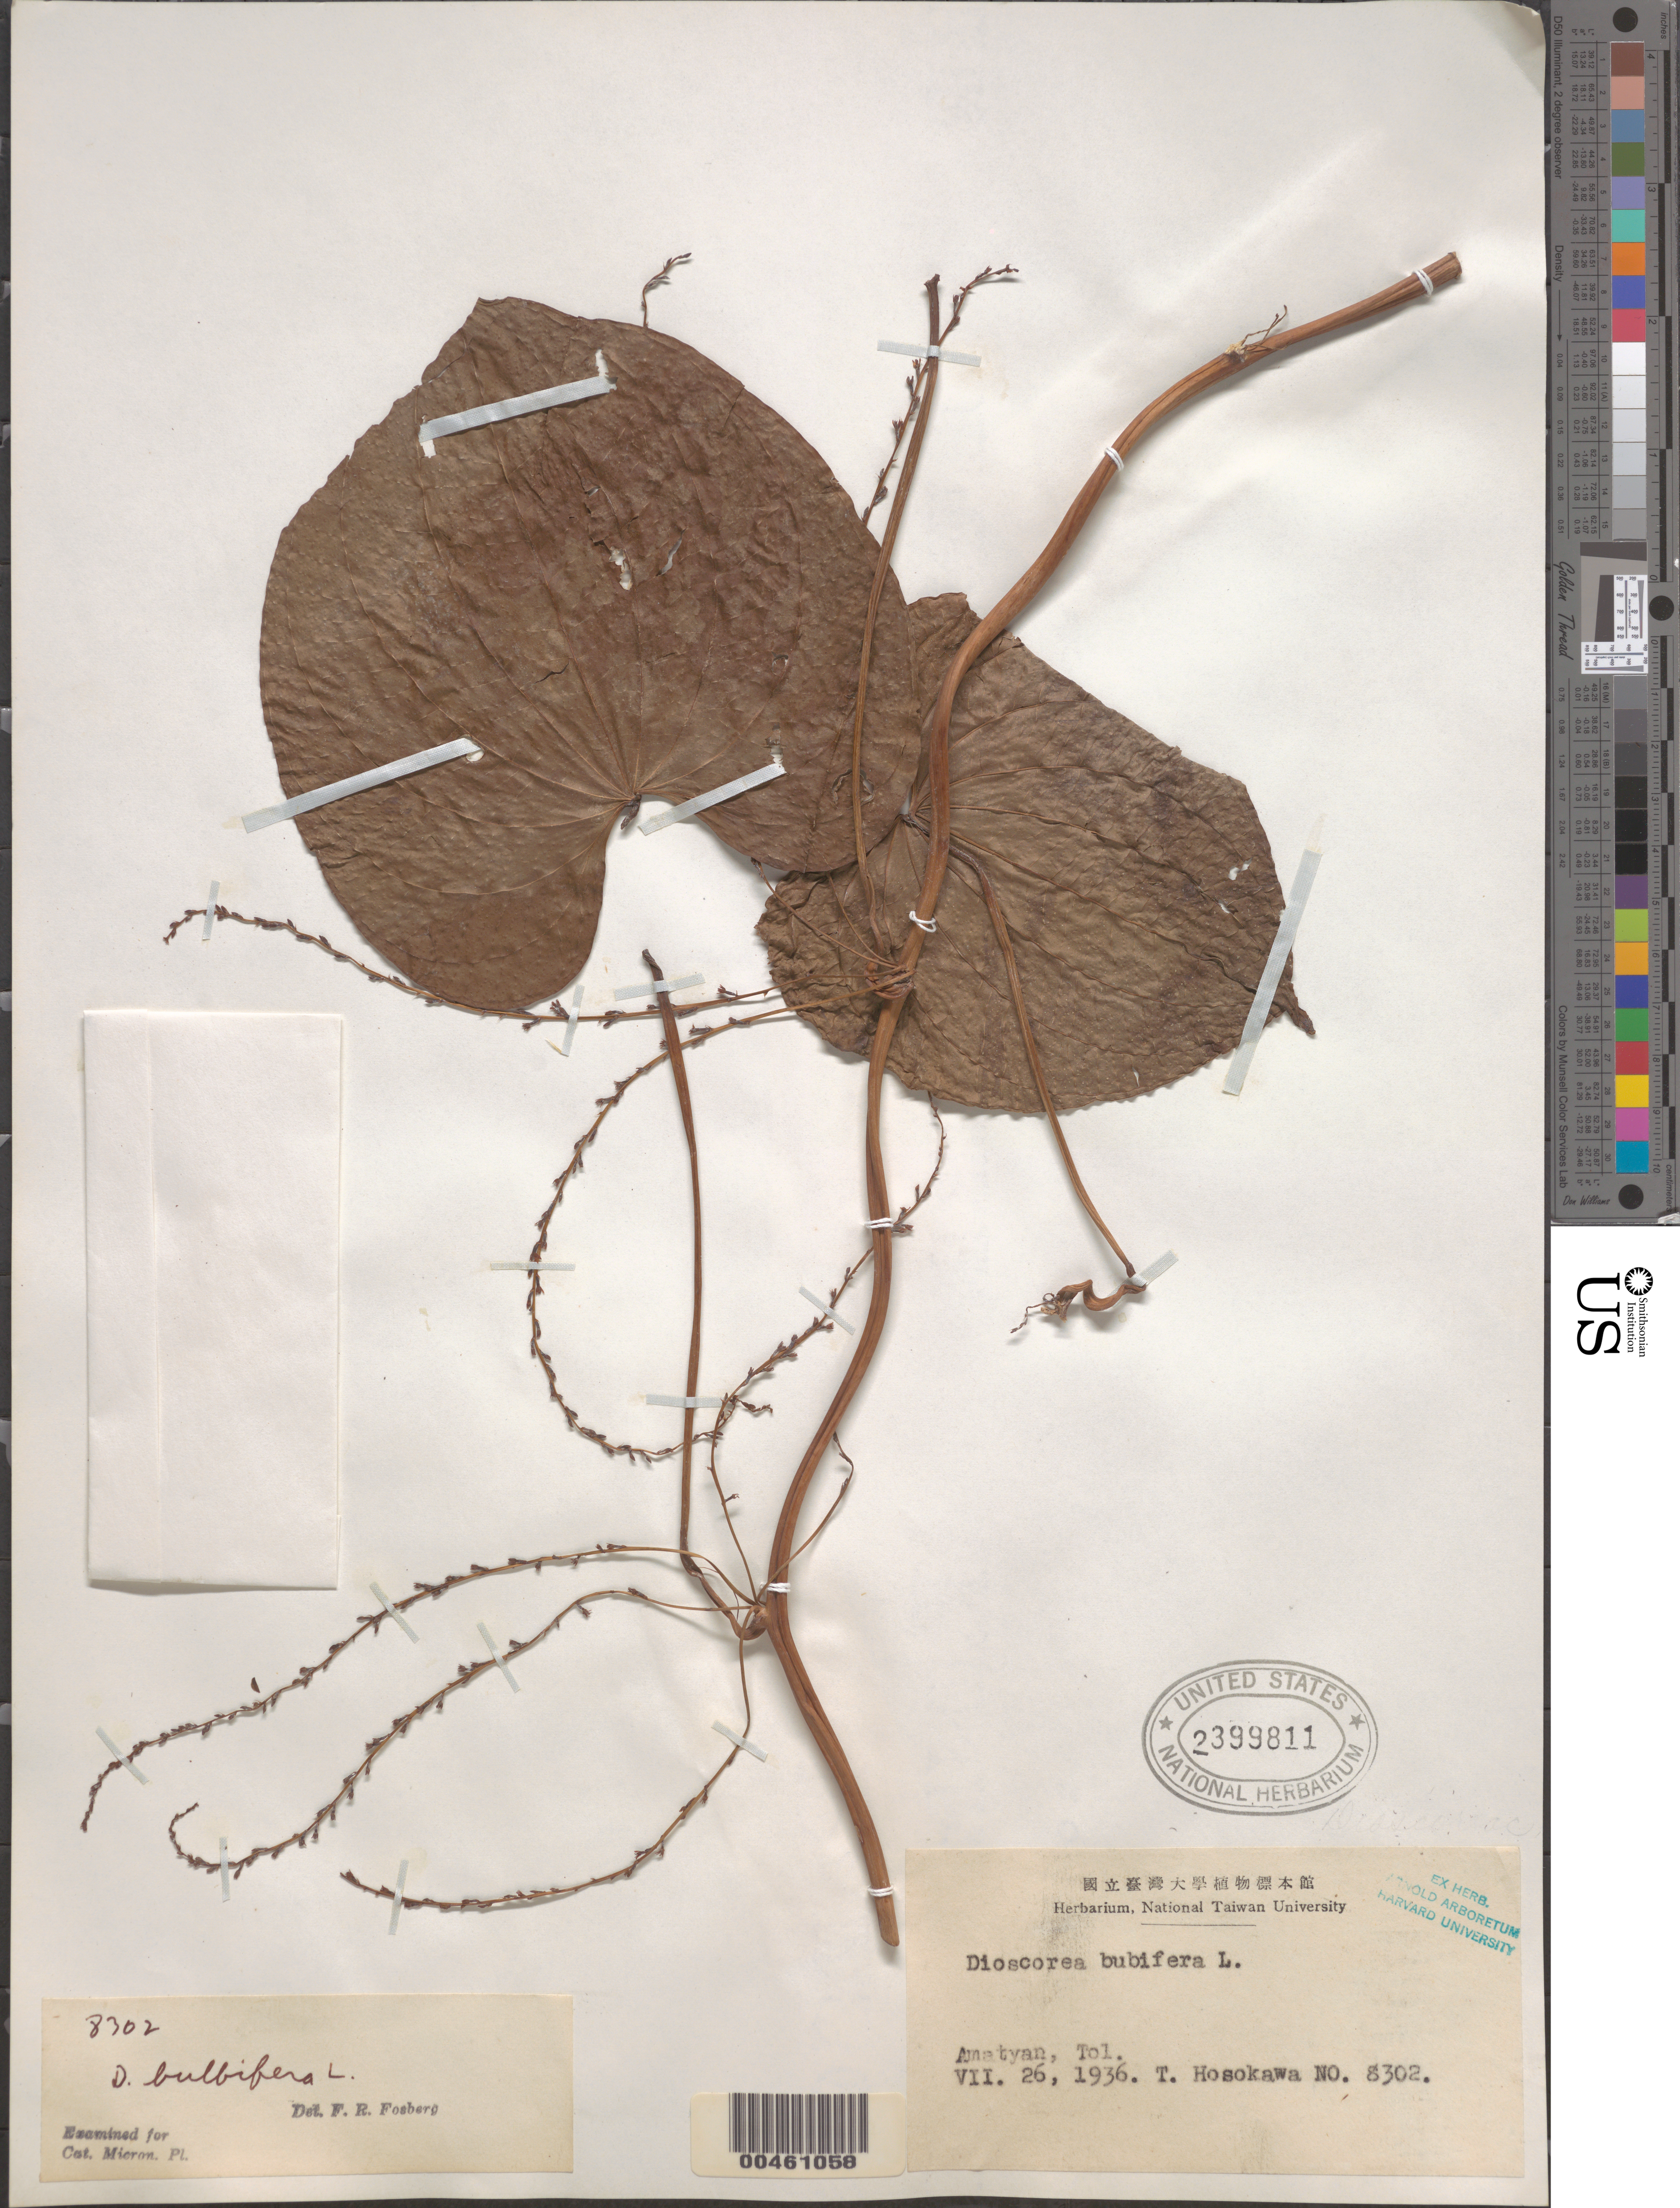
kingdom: Plantae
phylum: Tracheophyta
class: Liliopsida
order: Dioscoreales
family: Dioscoreaceae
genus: Dioscorea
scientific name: Dioscorea bulbifera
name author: L.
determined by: Fosberg, F. R.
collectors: T. Hosakawa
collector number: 8302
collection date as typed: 26 Jul 1936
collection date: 1936-07-26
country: Micronesia, Federated States of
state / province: Truk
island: Tol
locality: Amatyan, Tol.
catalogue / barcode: US 2399811